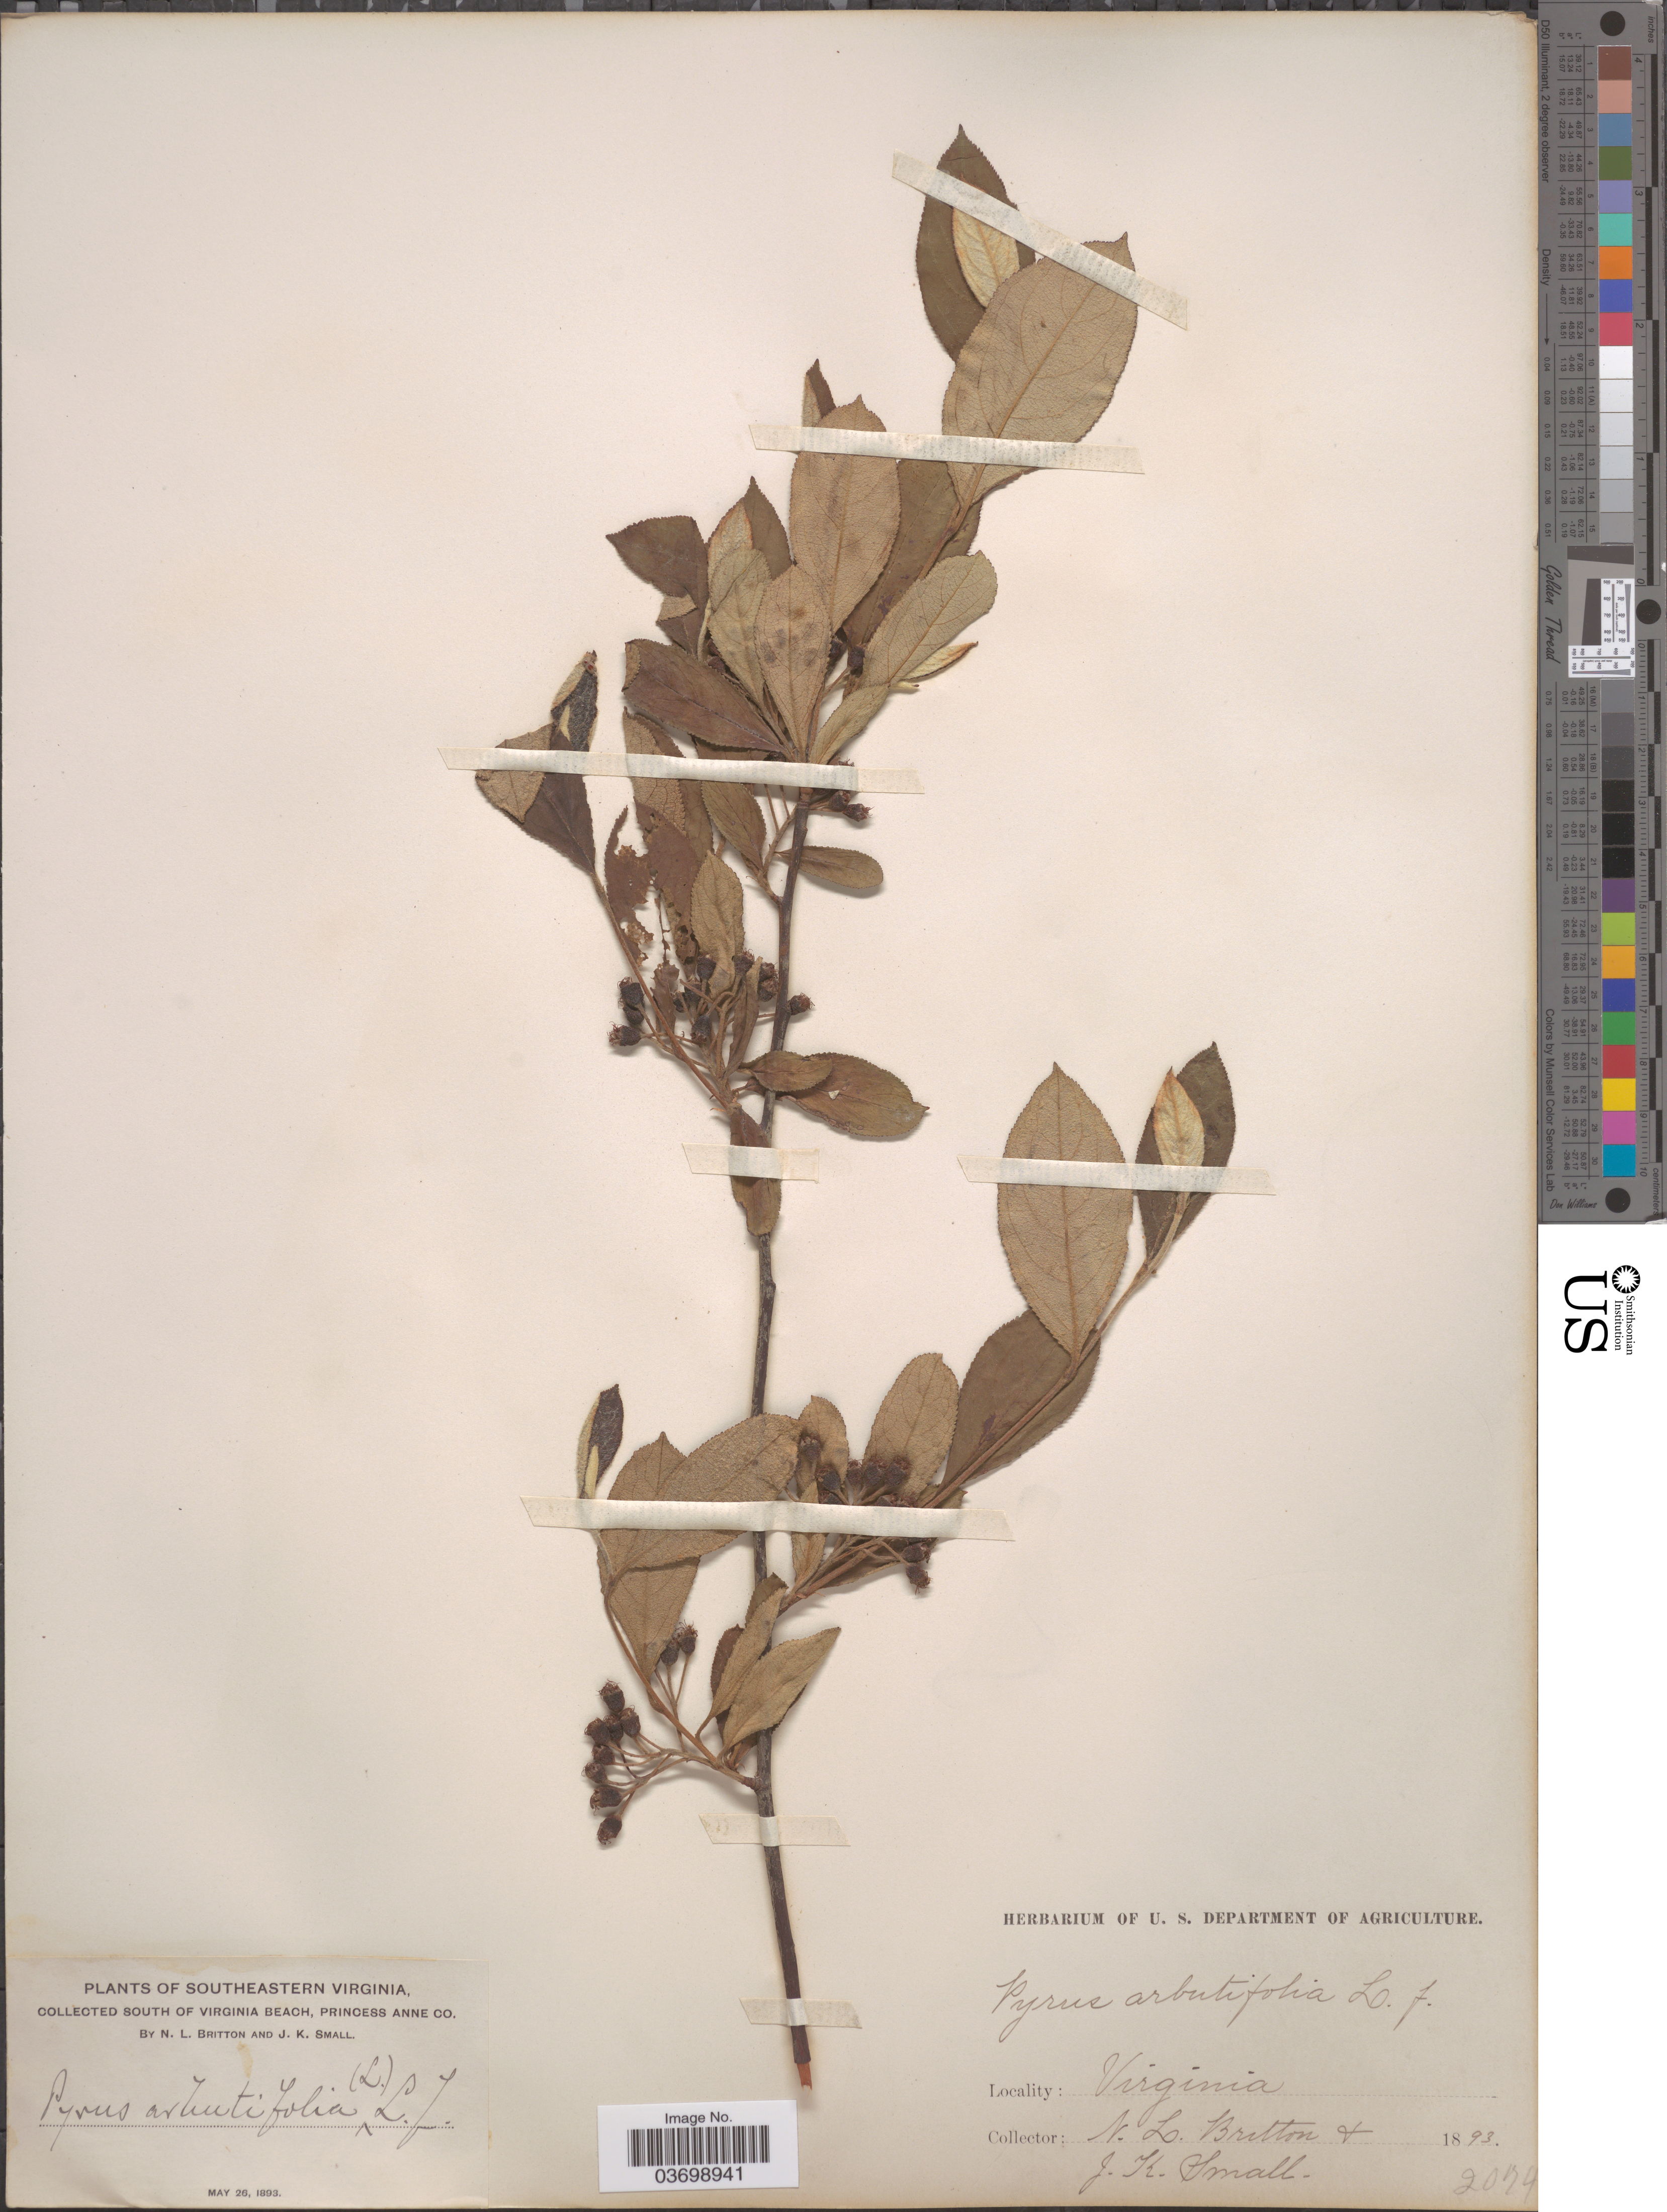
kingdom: Plantae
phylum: Tracheophyta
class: Magnoliopsida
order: Rosales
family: Rosaceae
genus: Aronia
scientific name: Aronia arbutifolia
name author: (L.) Pers.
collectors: N. Britton & J. K. Small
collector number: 2074?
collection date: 1893-05-26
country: United States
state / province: Virginia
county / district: City of Virginia Beach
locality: Southeastern Virginia, South of Virginia Beach, Princess Anne (=historic county name) Co.